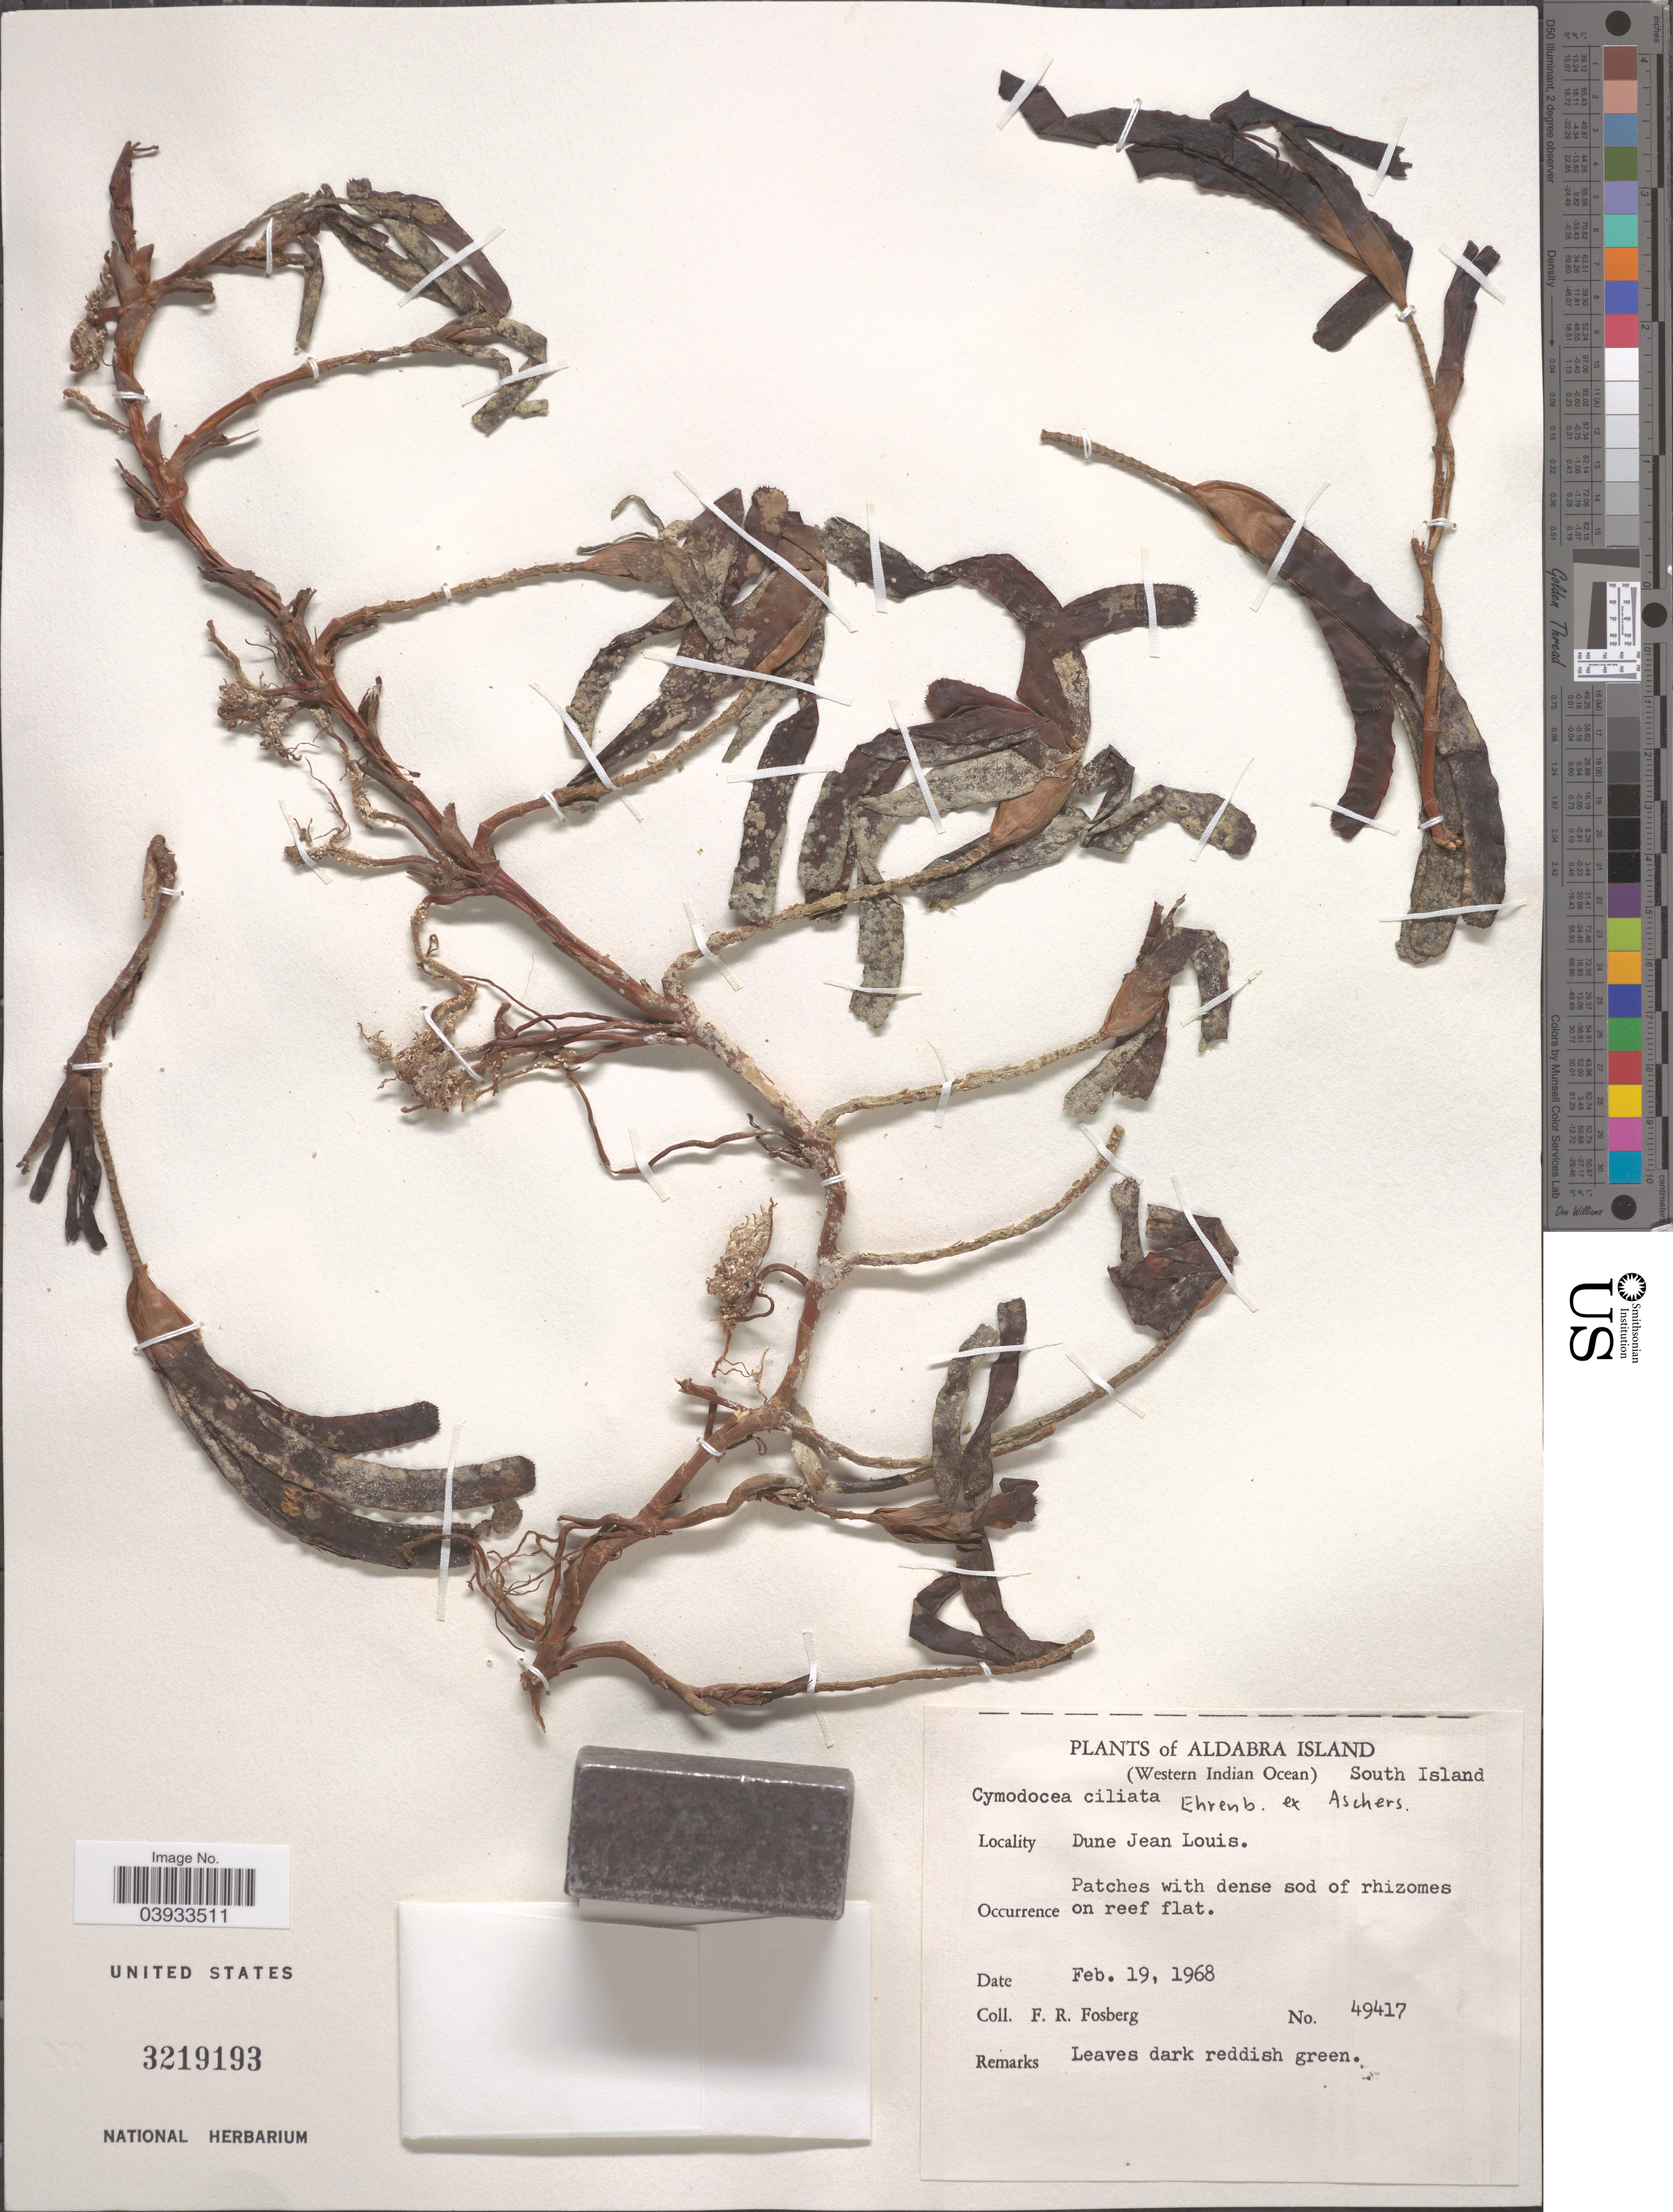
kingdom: Plantae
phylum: Tracheophyta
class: Liliopsida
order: Alismatales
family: Cymodoceaceae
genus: Thalassodendron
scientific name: Thalassodendron ciliatum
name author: (Forssk.) Hartog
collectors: F. R. Fosberg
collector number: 49417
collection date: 1968-02-19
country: Seychelles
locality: Aldabra Island. (Western Indian Ocean) South Island. Dune Jean Louis.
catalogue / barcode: US 3219193